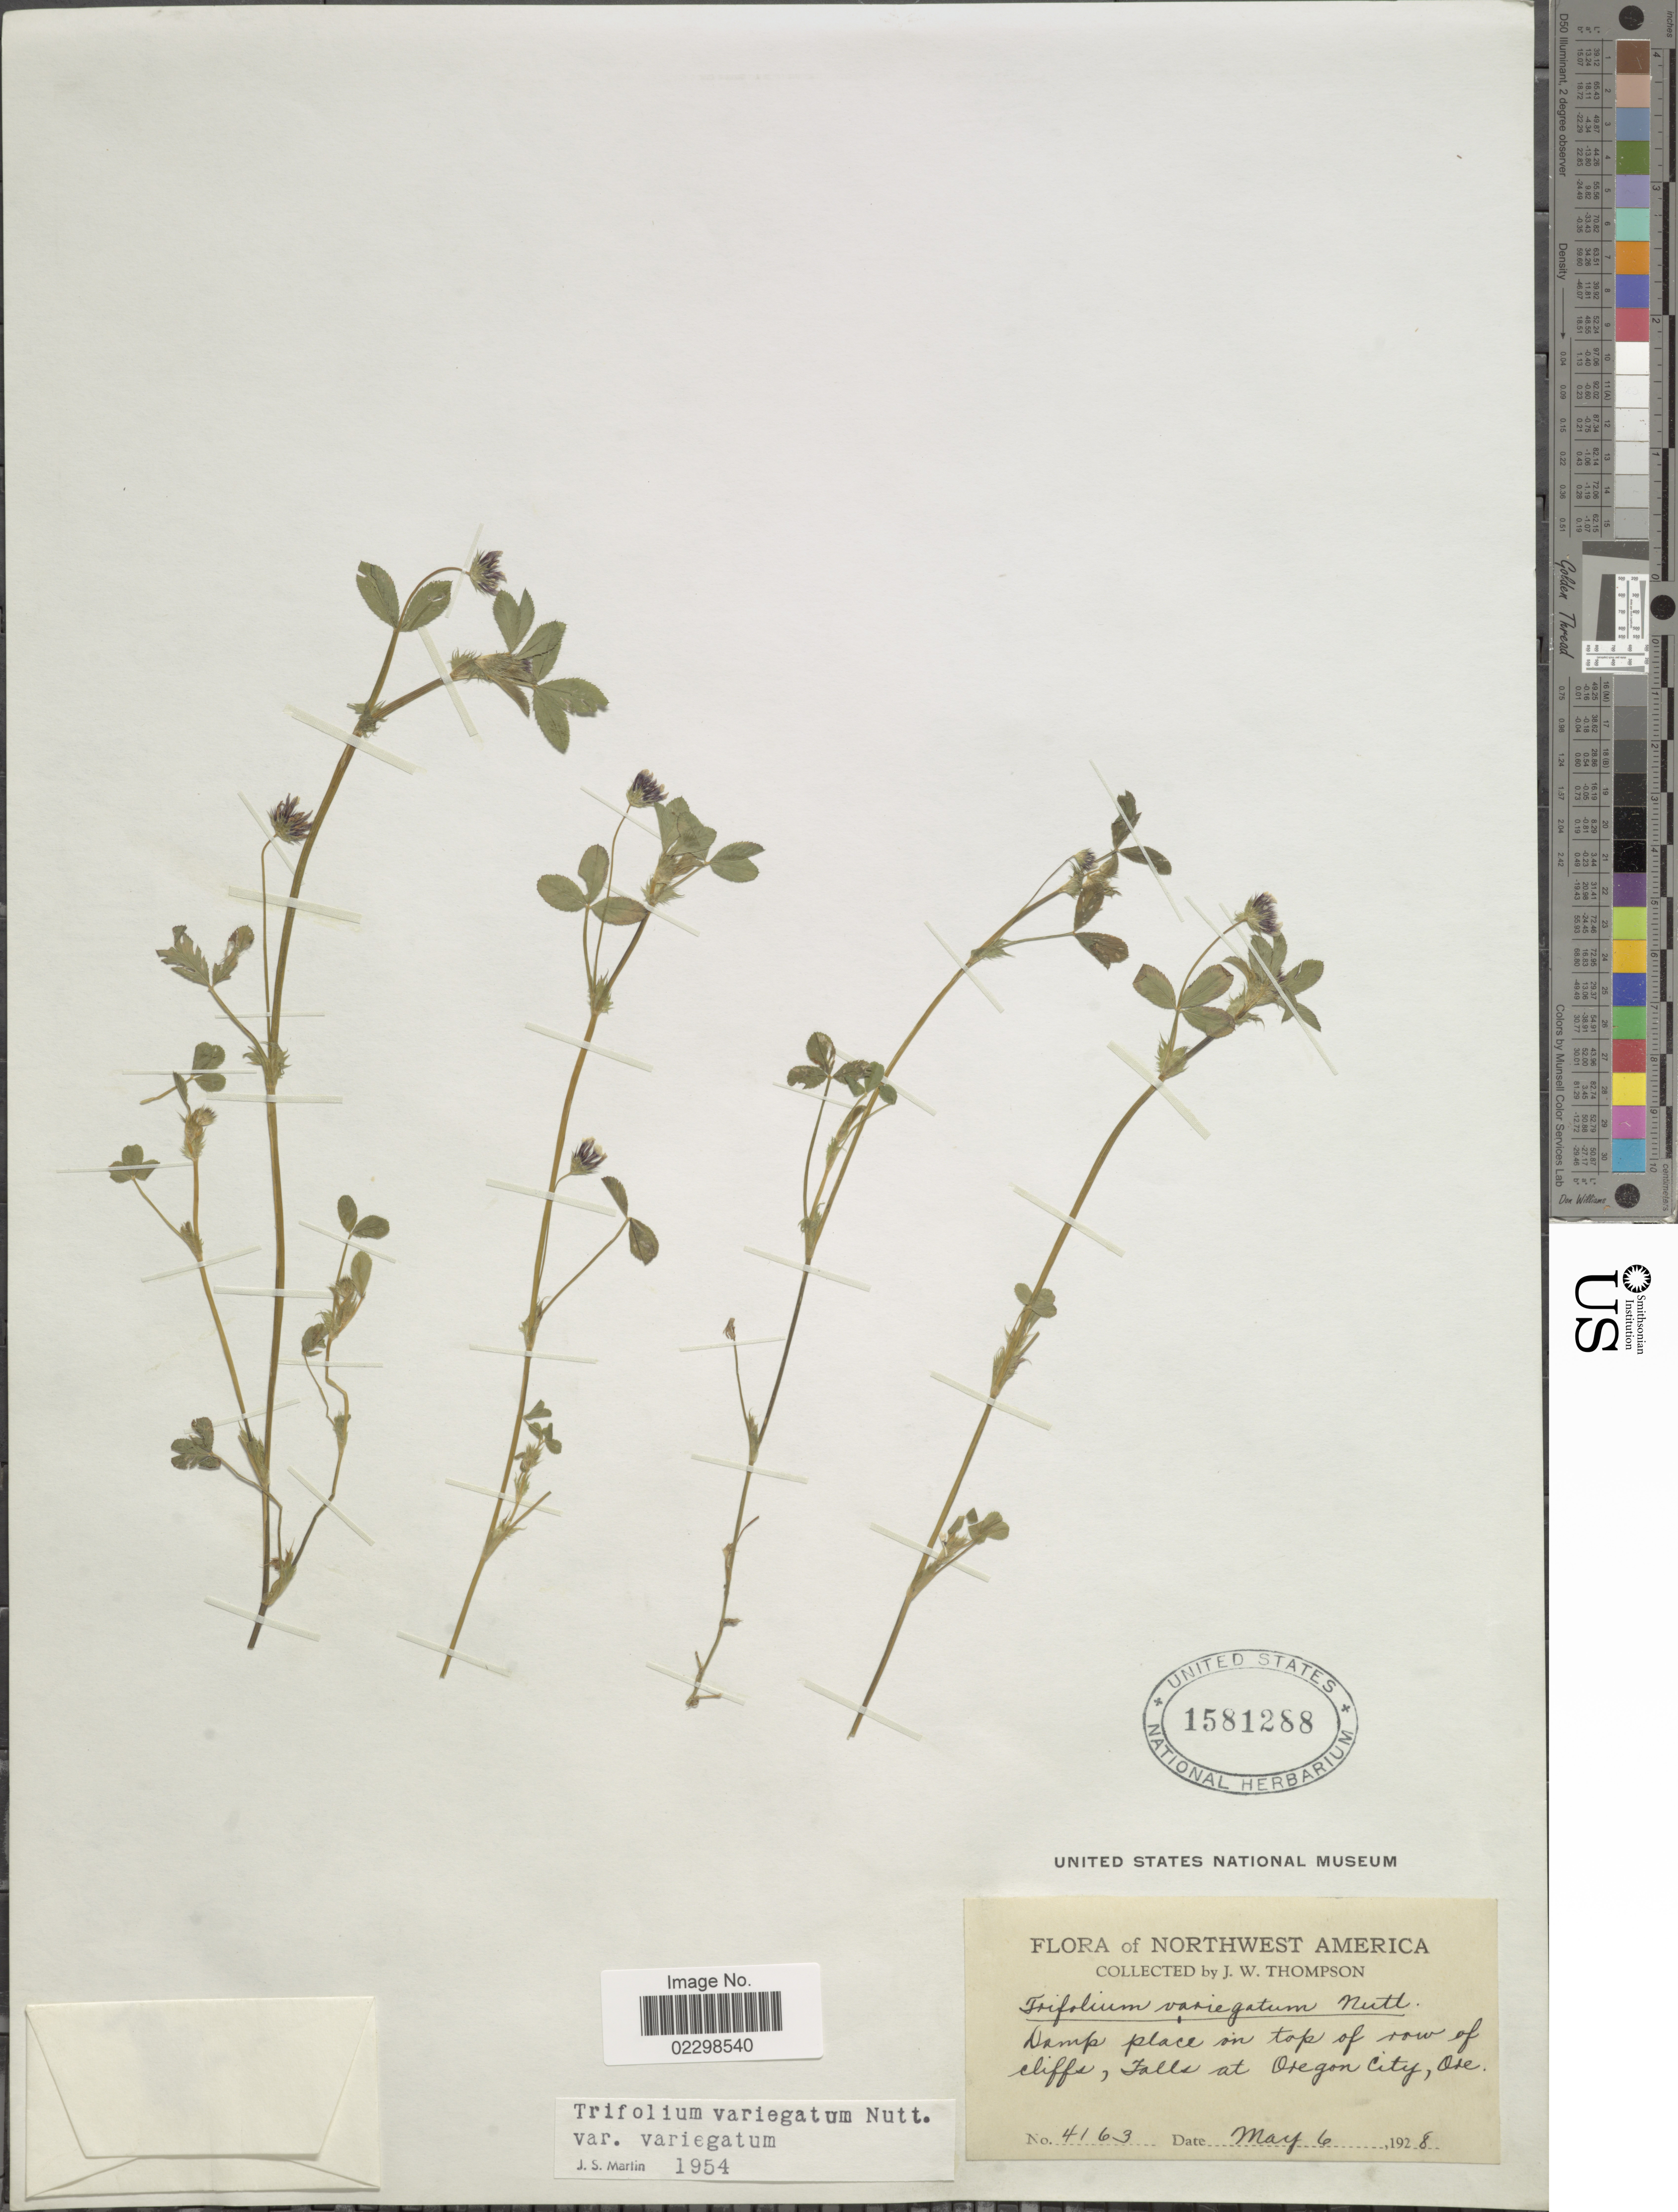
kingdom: Plantae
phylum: Tracheophyta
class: Magnoliopsida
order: Fabales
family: Fabaceae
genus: Trifolium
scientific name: Trifolium variegatum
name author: Nutt.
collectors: J. W. Thompson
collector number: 4163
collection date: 1928-05-06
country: United States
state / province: Oregon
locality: Northwest America, Falls at Oregon City, Ore.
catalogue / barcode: US 1581288